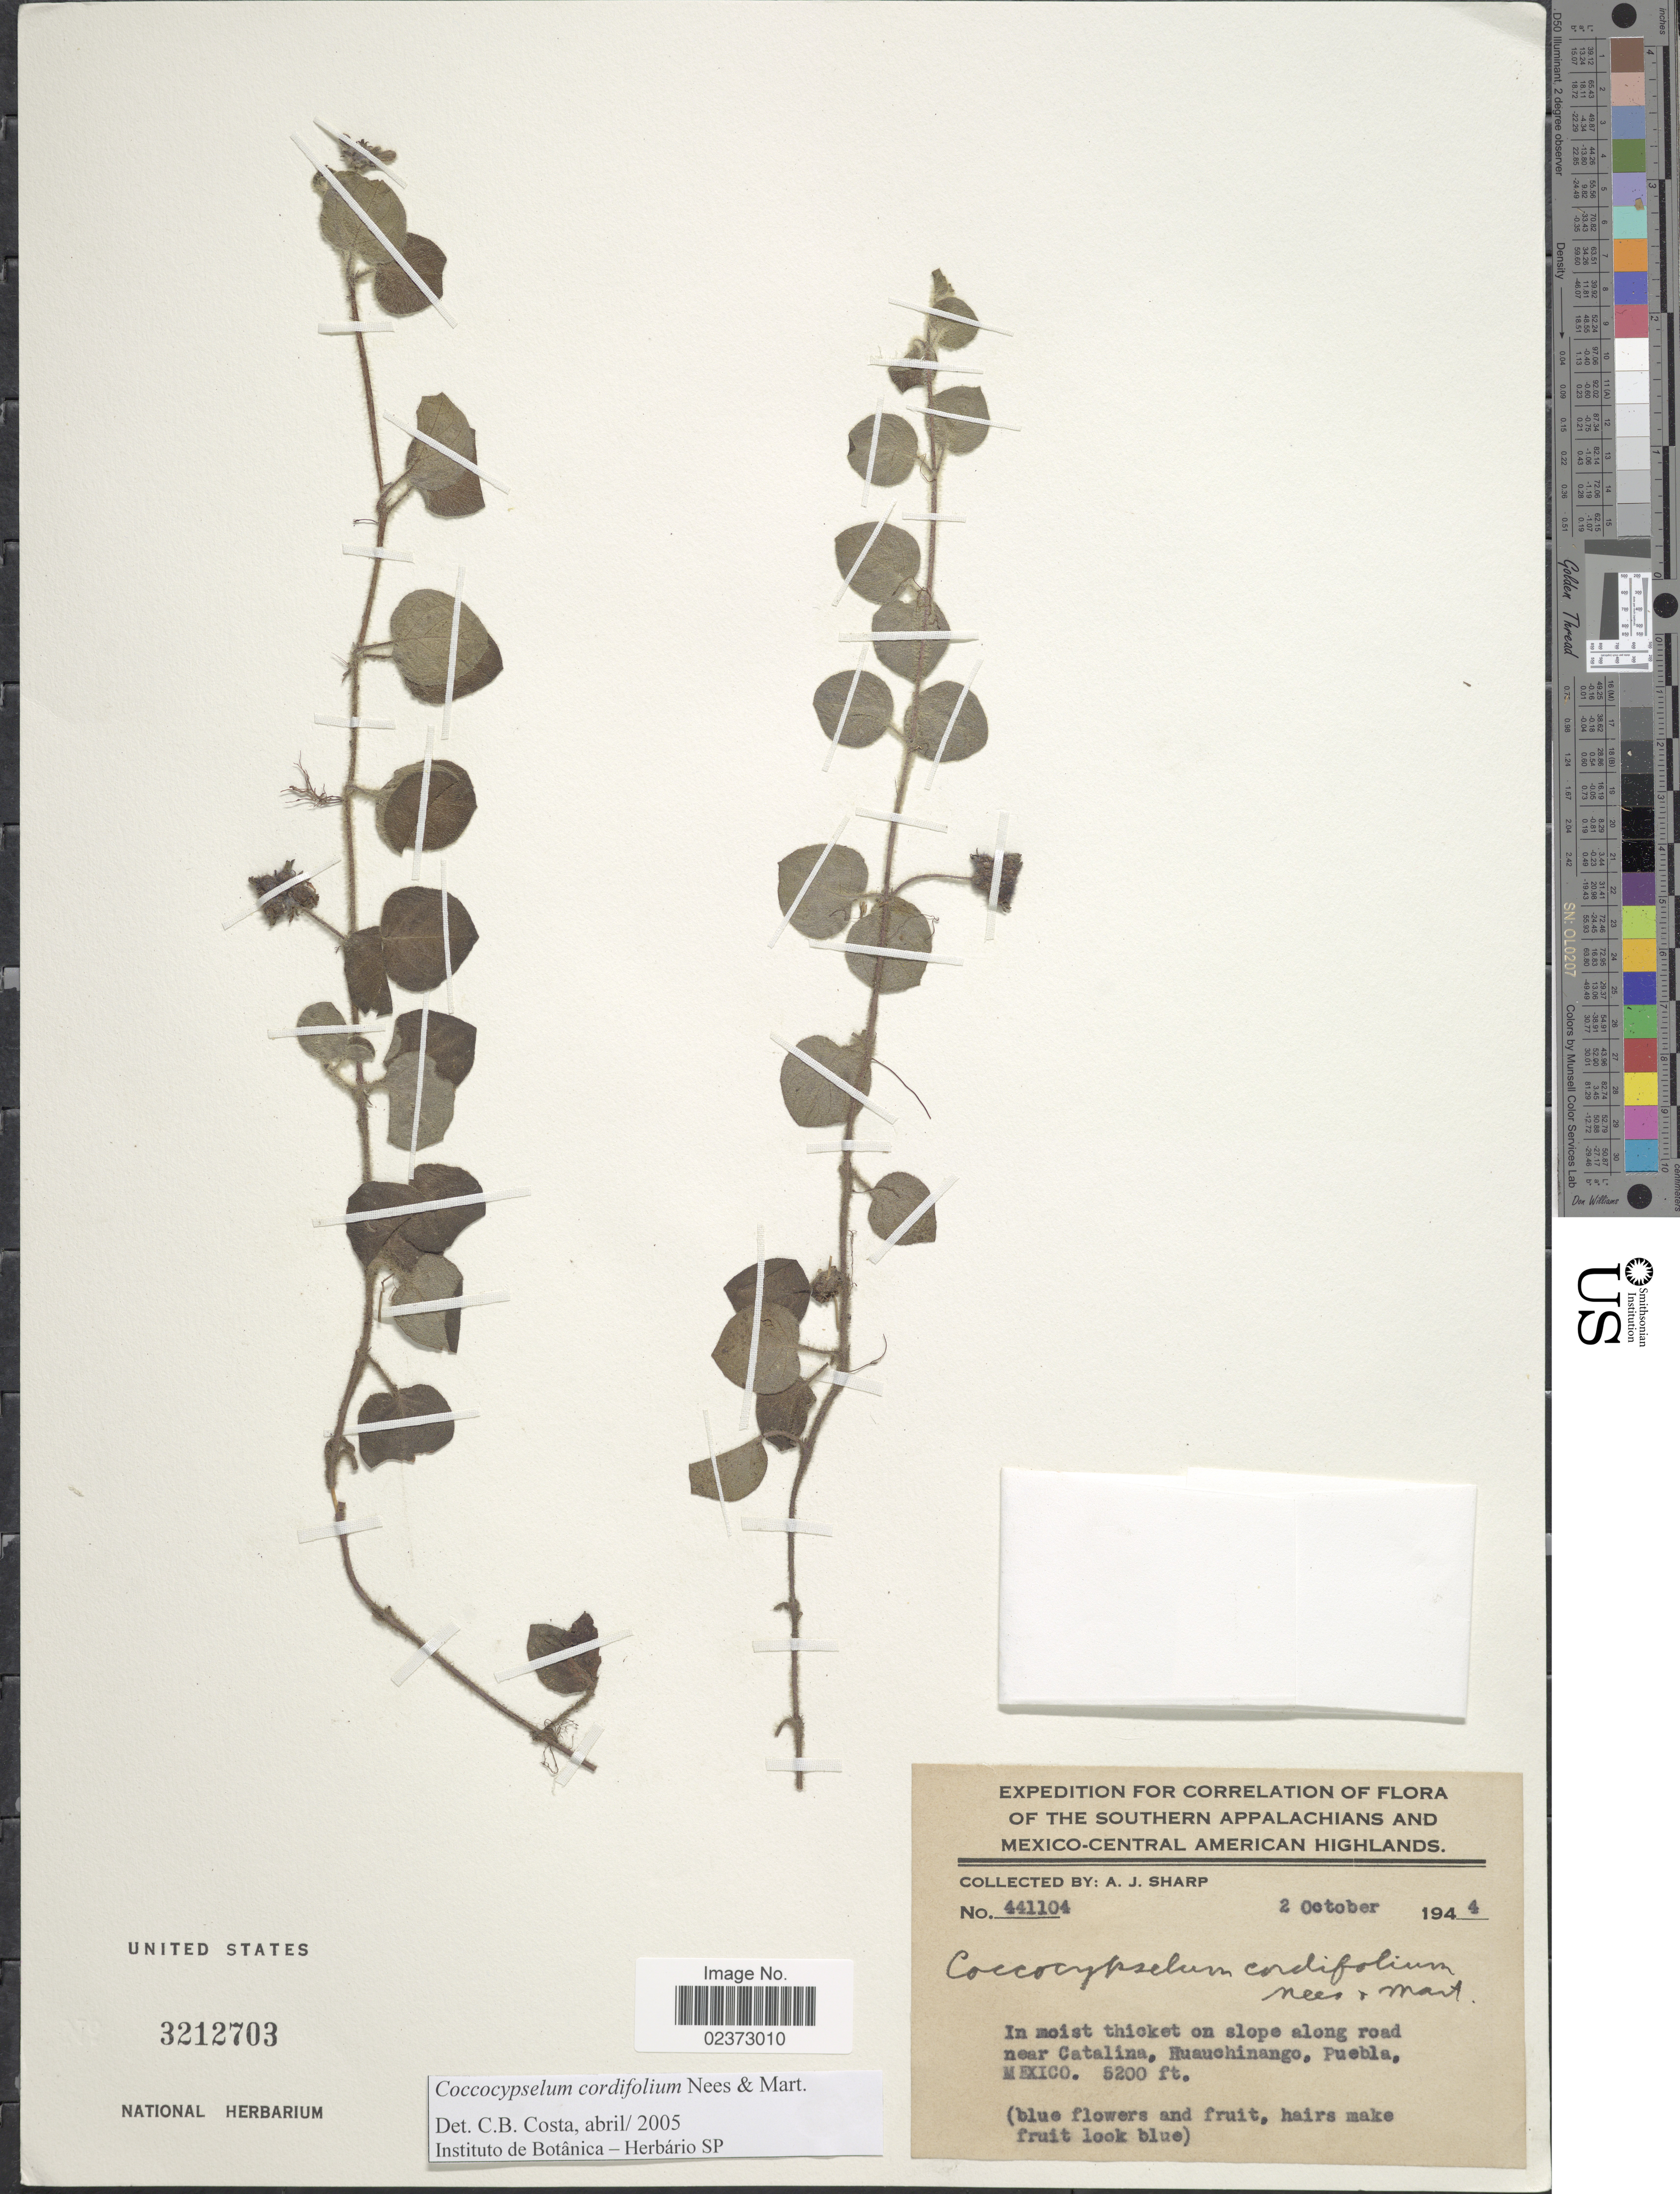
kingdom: Plantae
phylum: Tracheophyta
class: Magnoliopsida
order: Gentianales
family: Rubiaceae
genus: Coccocypselum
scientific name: Coccocypselum cordifolium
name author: Nees & Mart.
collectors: A. J. Sharp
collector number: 441104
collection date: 1944-10-01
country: Mexico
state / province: Puebla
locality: In moist thicket on slope along road near Catalina, Huauchinango, Puebla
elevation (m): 1585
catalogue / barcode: US 3212703